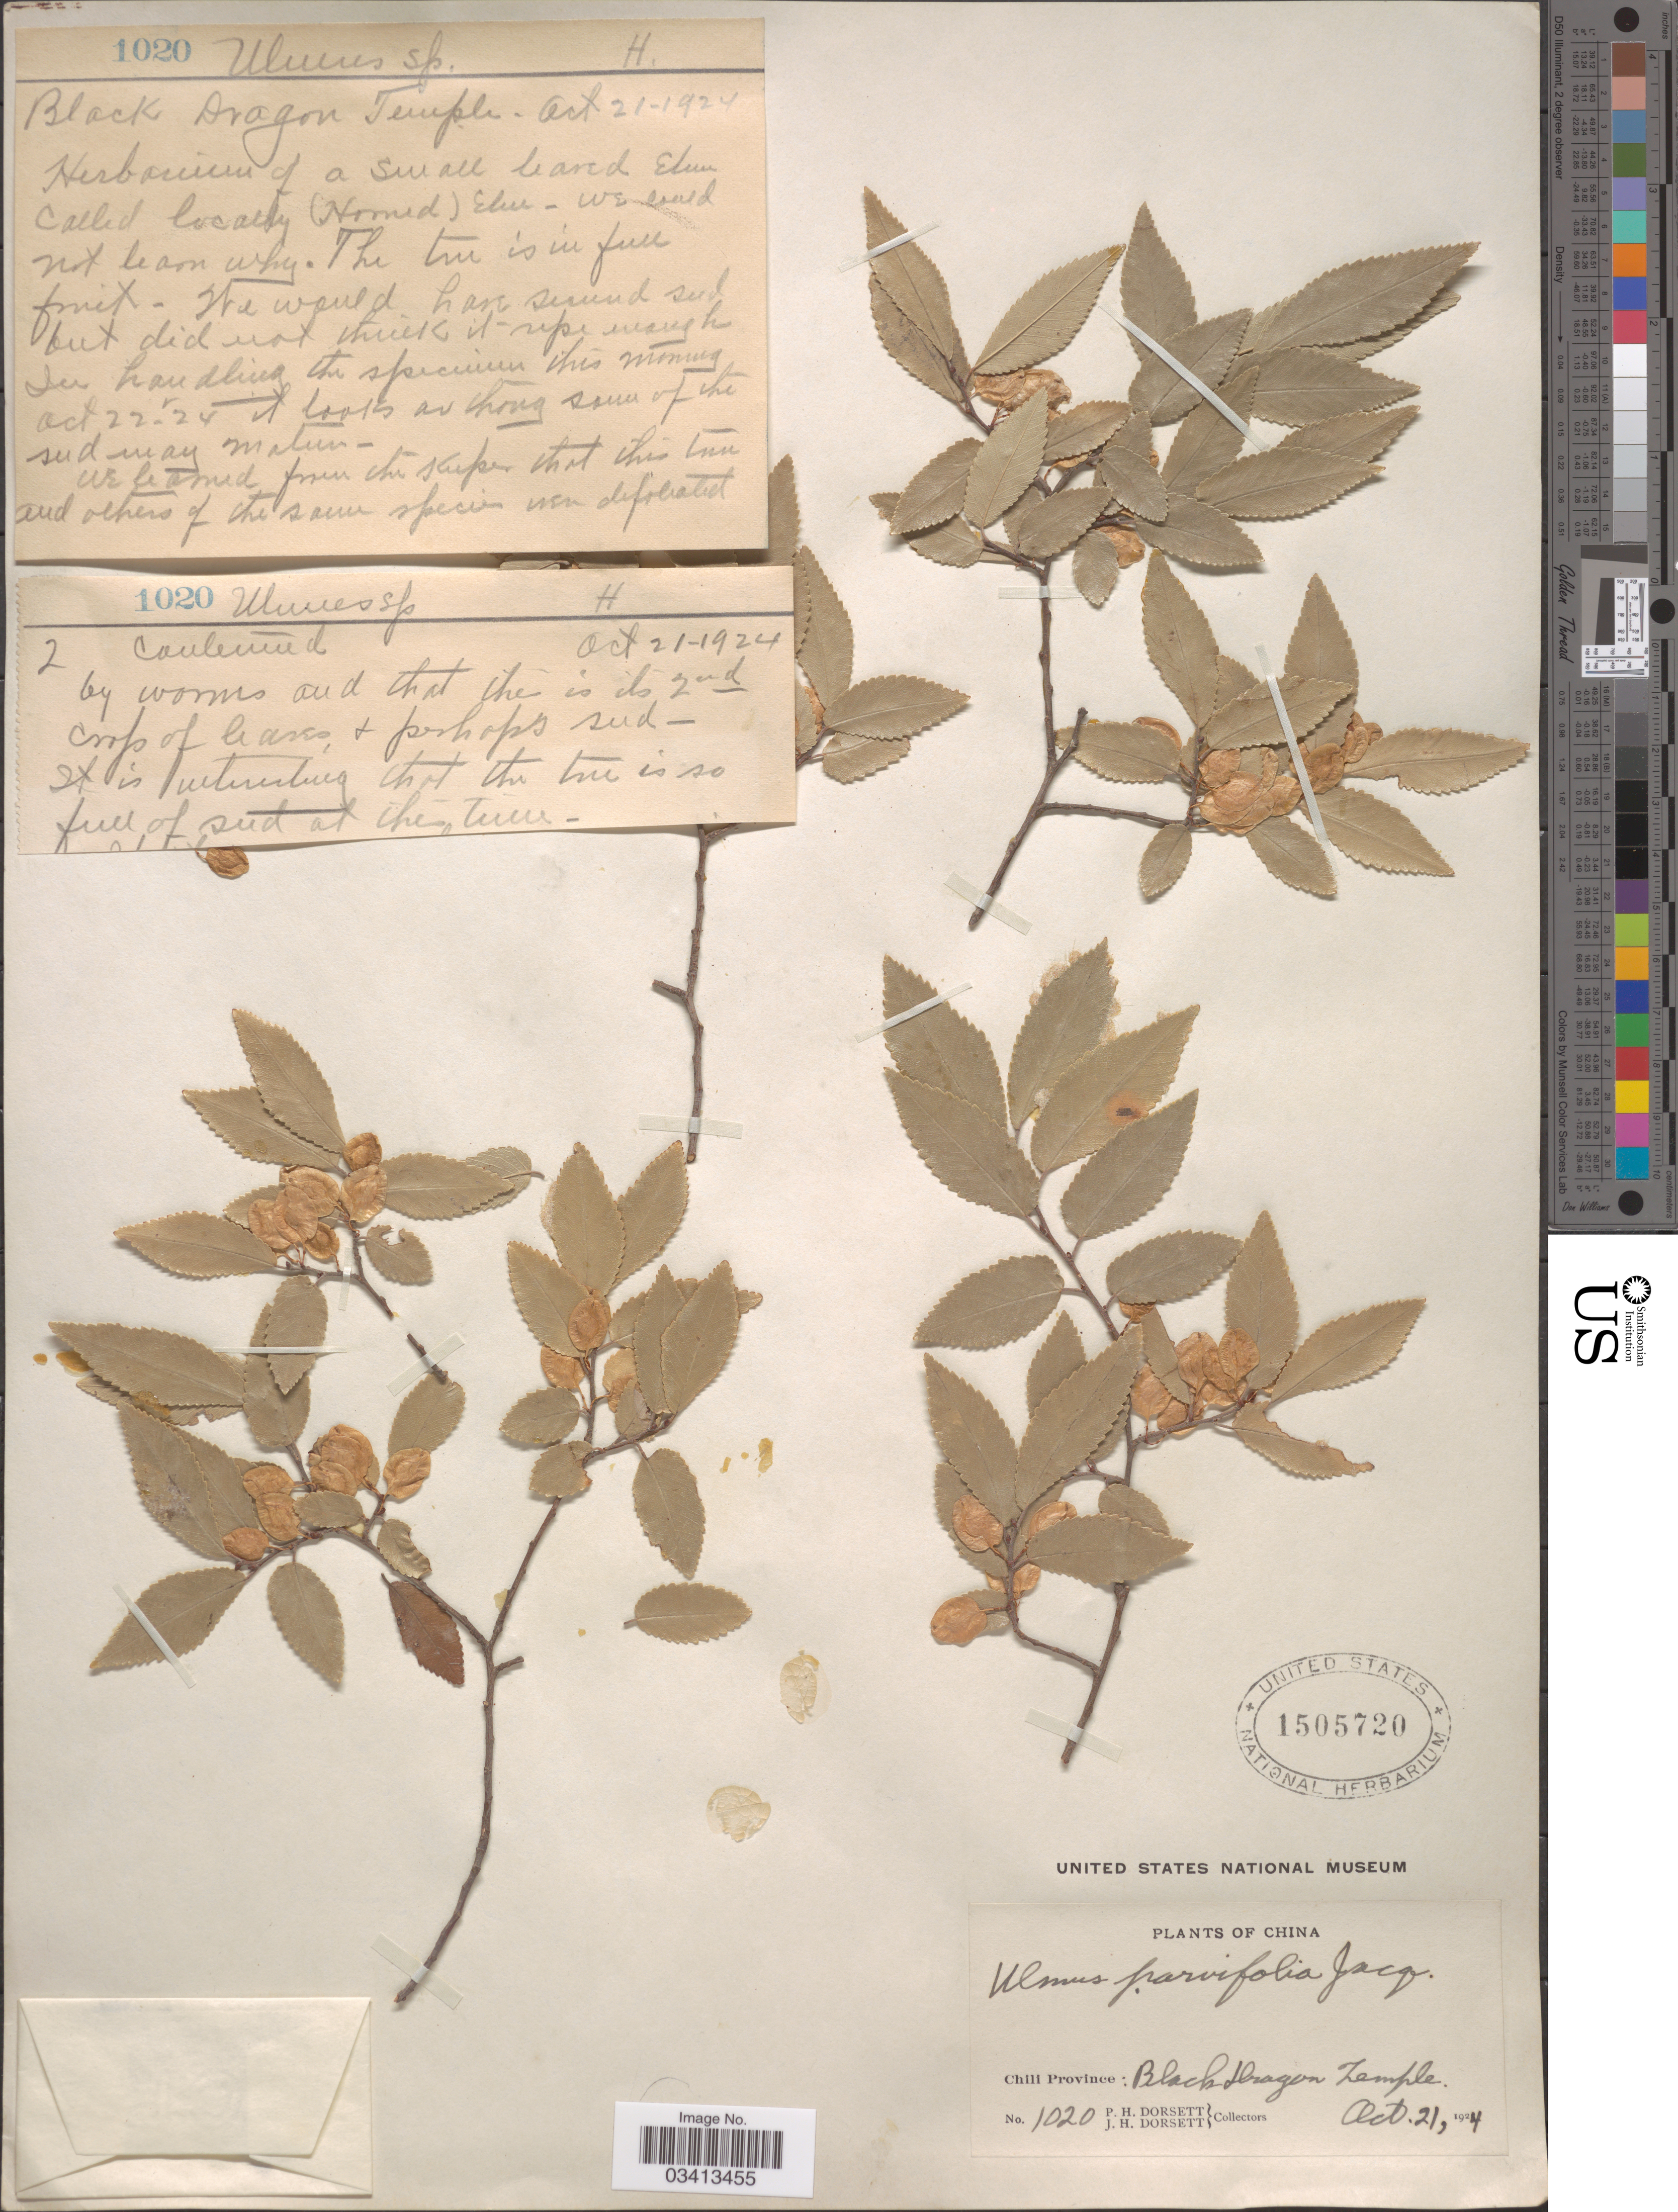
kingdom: Plantae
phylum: Tracheophyta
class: Magnoliopsida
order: Rosales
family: Ulmaceae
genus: Ulmus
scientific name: Ulmus parvifolia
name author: Jacq.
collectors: P. H. Dorsett & J. Dorsett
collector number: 1020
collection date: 1924-10-21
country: China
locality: Chili Province: Black Dragon Temple.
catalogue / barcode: US 1505720